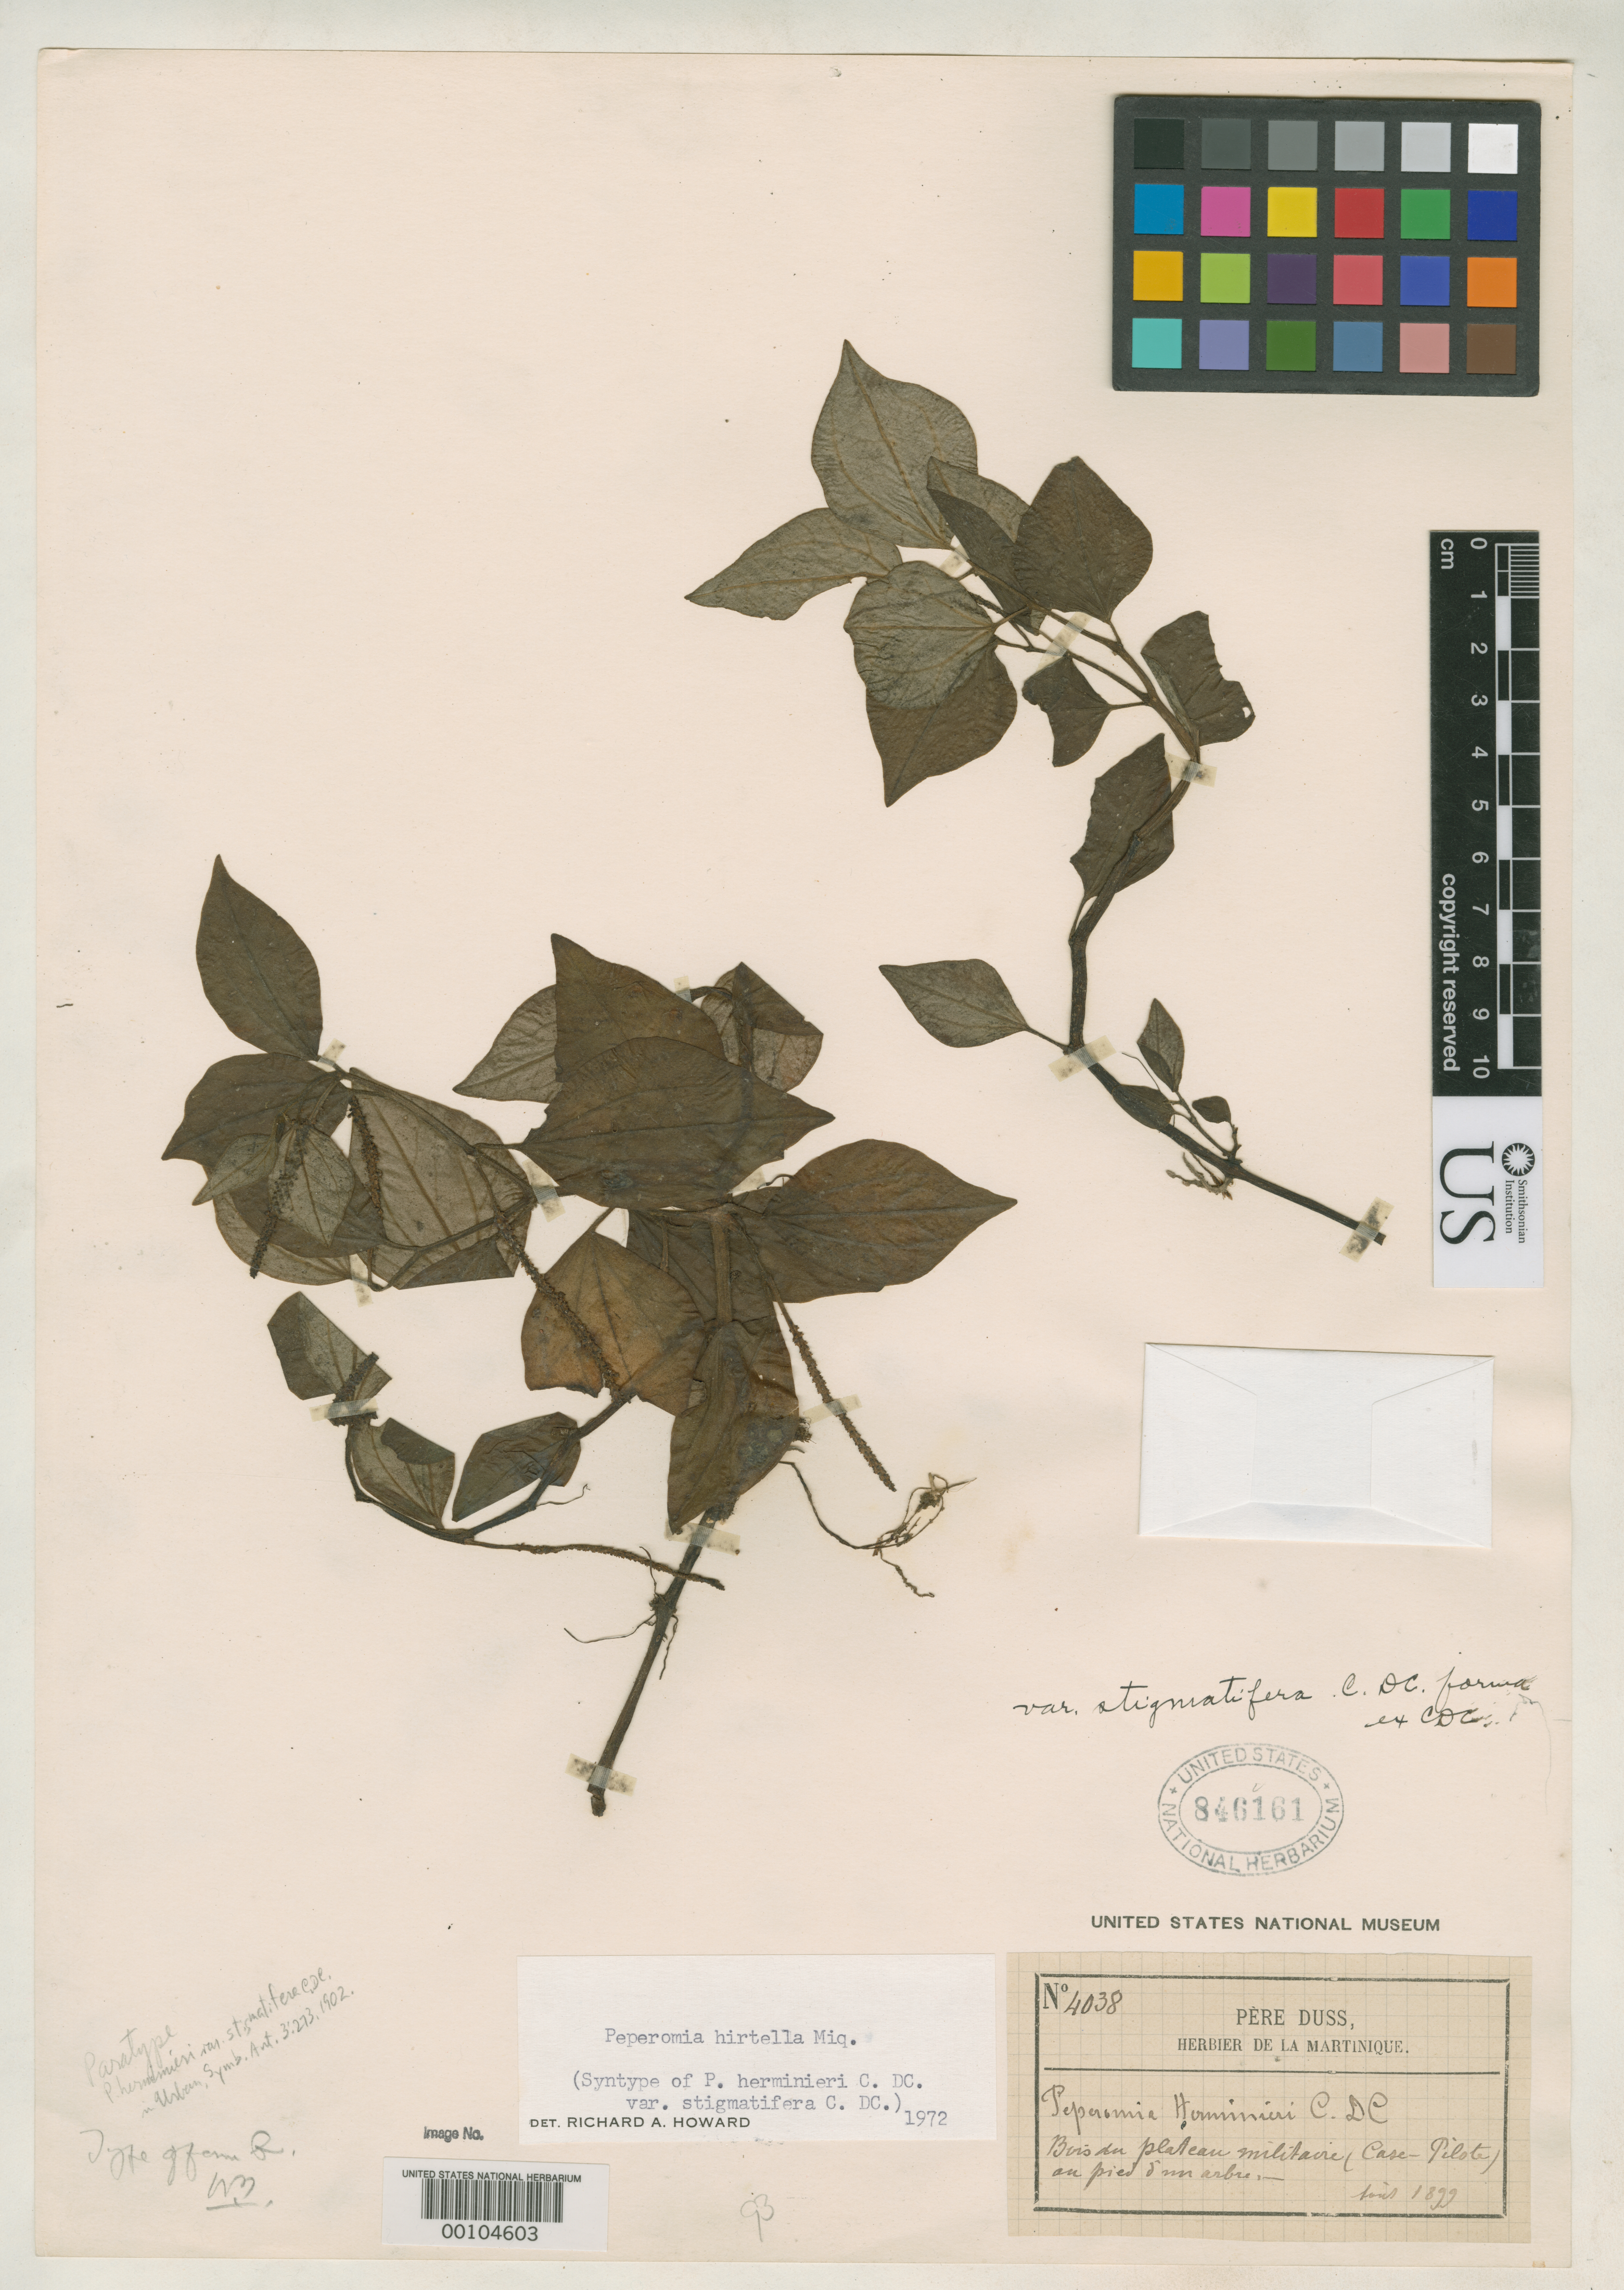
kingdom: Plantae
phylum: Tracheophyta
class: Magnoliopsida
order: Piperales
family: Piperaceae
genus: Peperomia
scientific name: Peperomia herminieri var. stigmatifera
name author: C. DC. in Urb.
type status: Isosyntype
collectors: Père Duss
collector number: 4038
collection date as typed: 1899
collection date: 1899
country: Martinique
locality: Plateau Militacie.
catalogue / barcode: US 846161